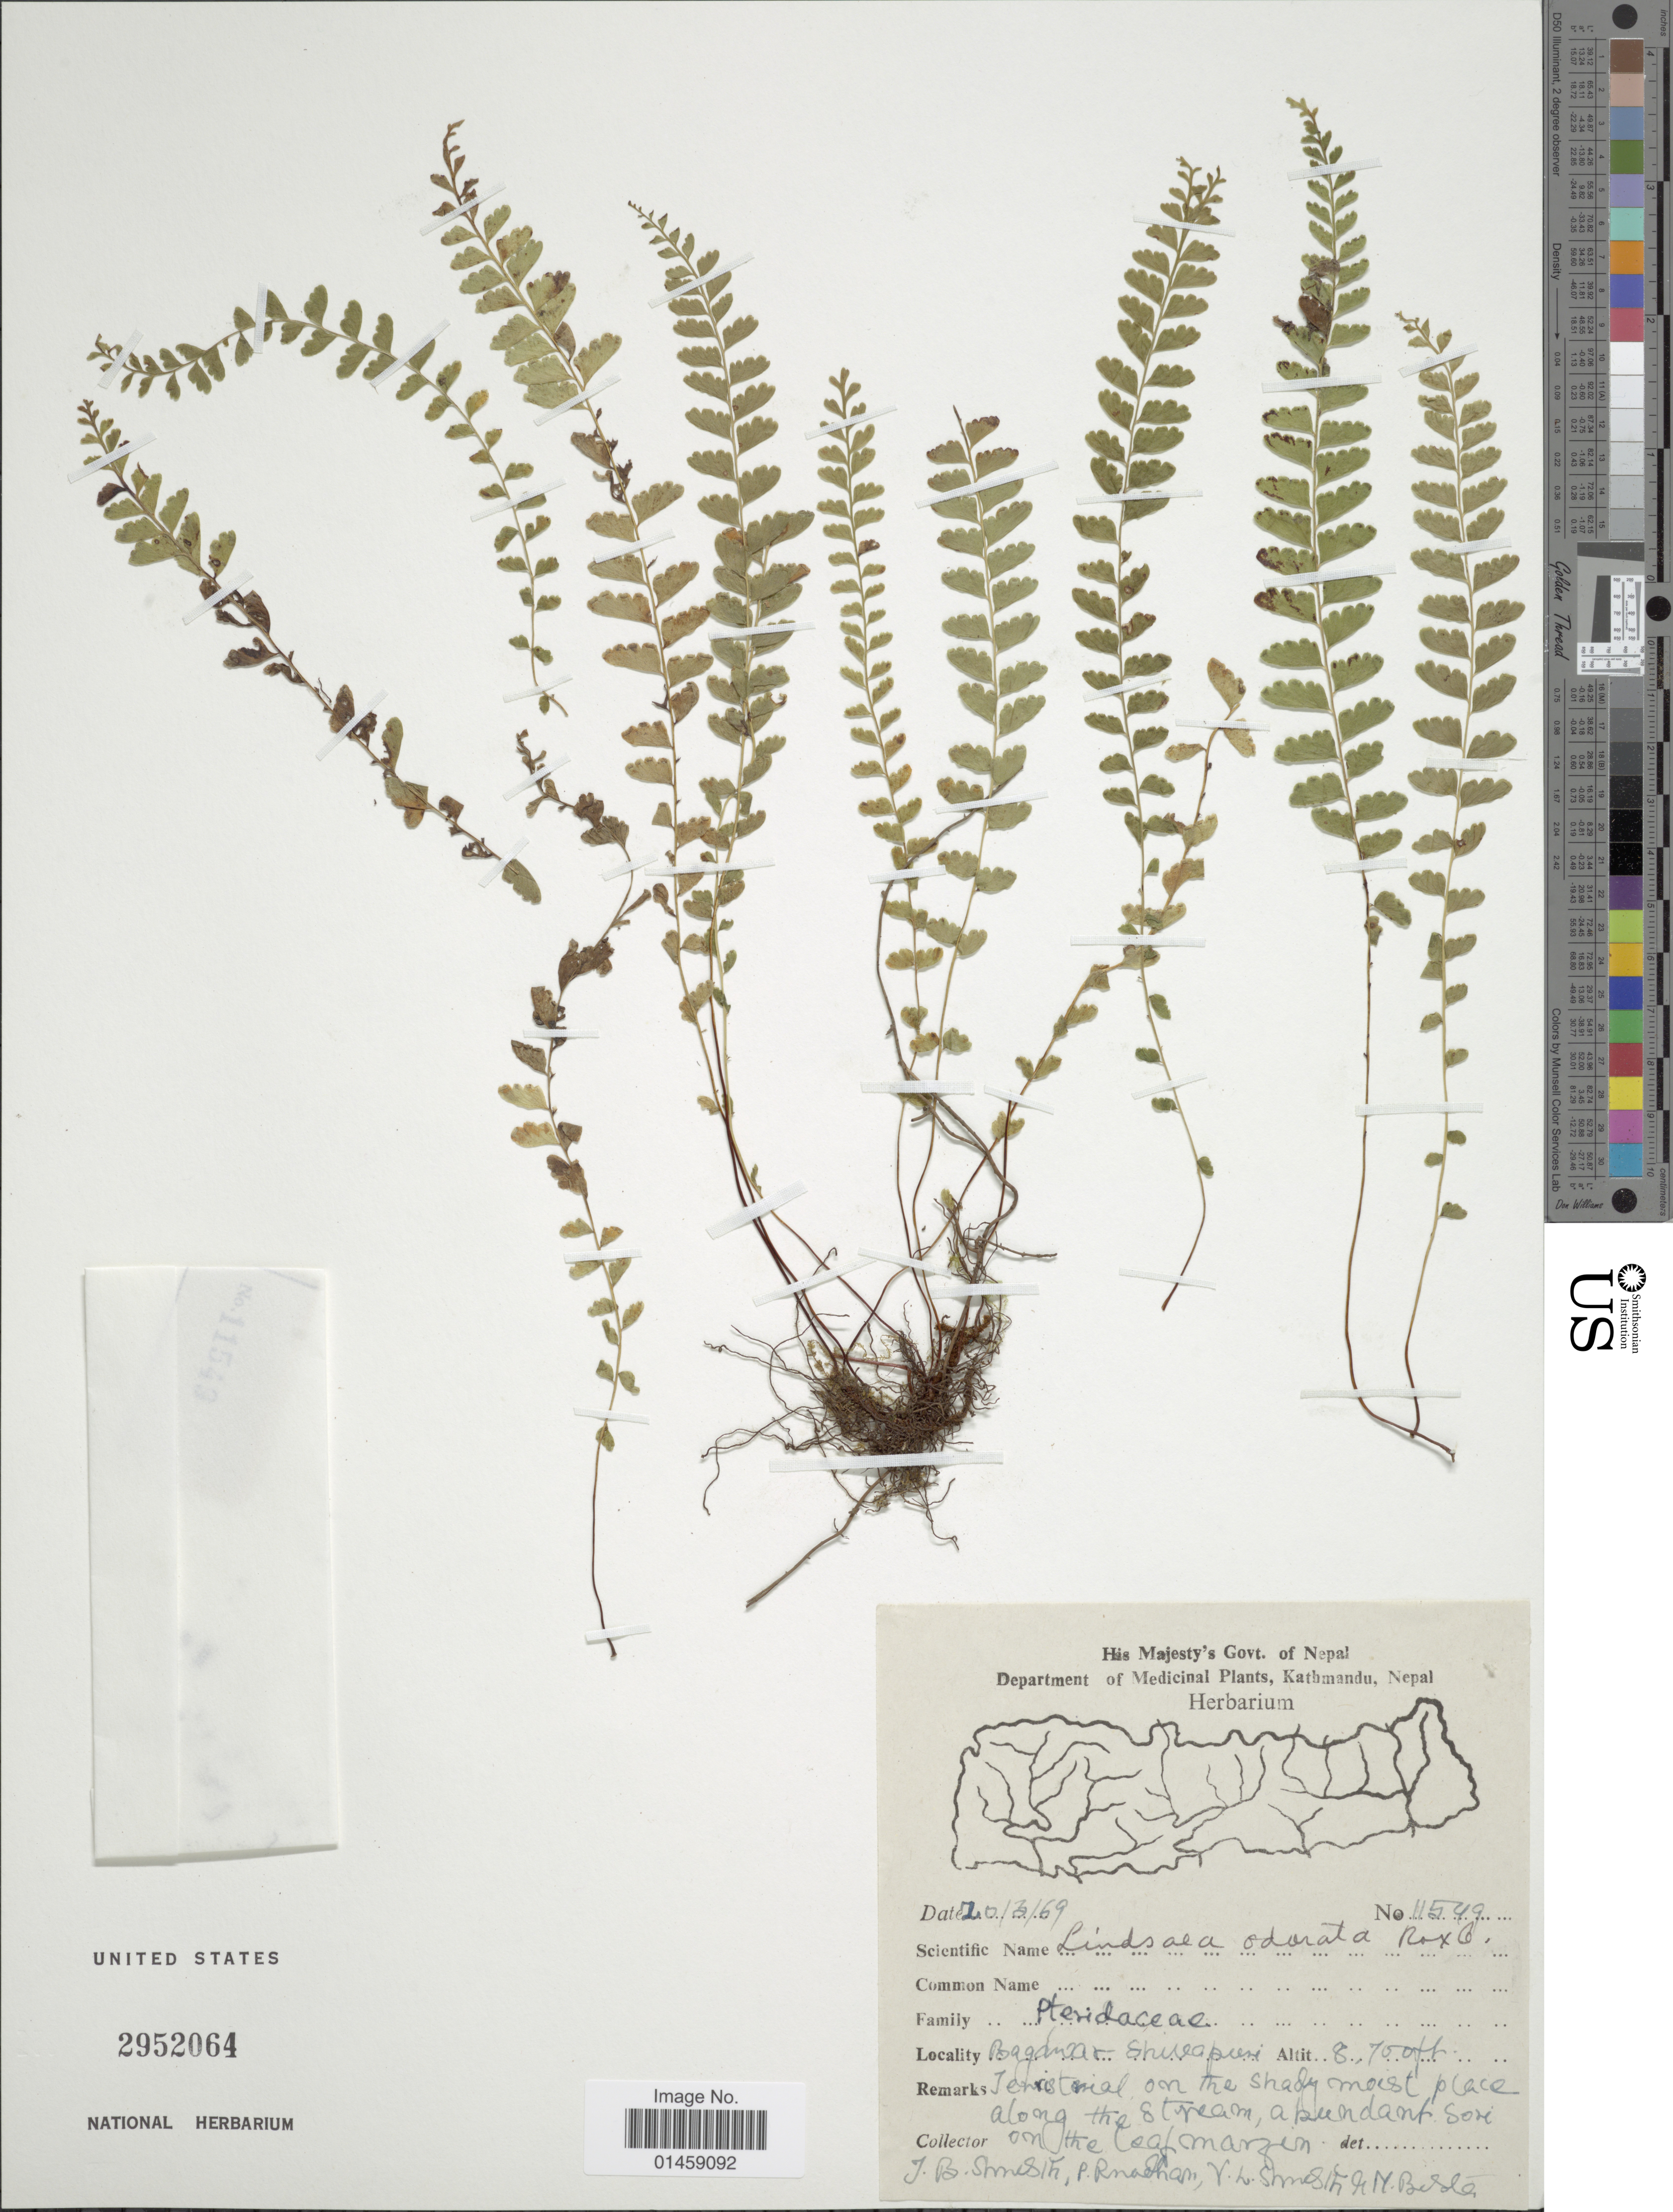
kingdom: Plantae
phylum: Tracheophyta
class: Polypodiopsida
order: Polypodiales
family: Lindsaeaceae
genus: Lindsaea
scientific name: Lindsaea odorata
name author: Roxb.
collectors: T. B. Shrestha, P. Pradhan, V. Shrestha & M. Bista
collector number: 11549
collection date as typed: Transcribed d/m/y: 20/3/69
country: Nepal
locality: Department of Medical Plants, Kathmandu, Bagdwar Shivapuri.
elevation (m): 2652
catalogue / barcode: US 2952064